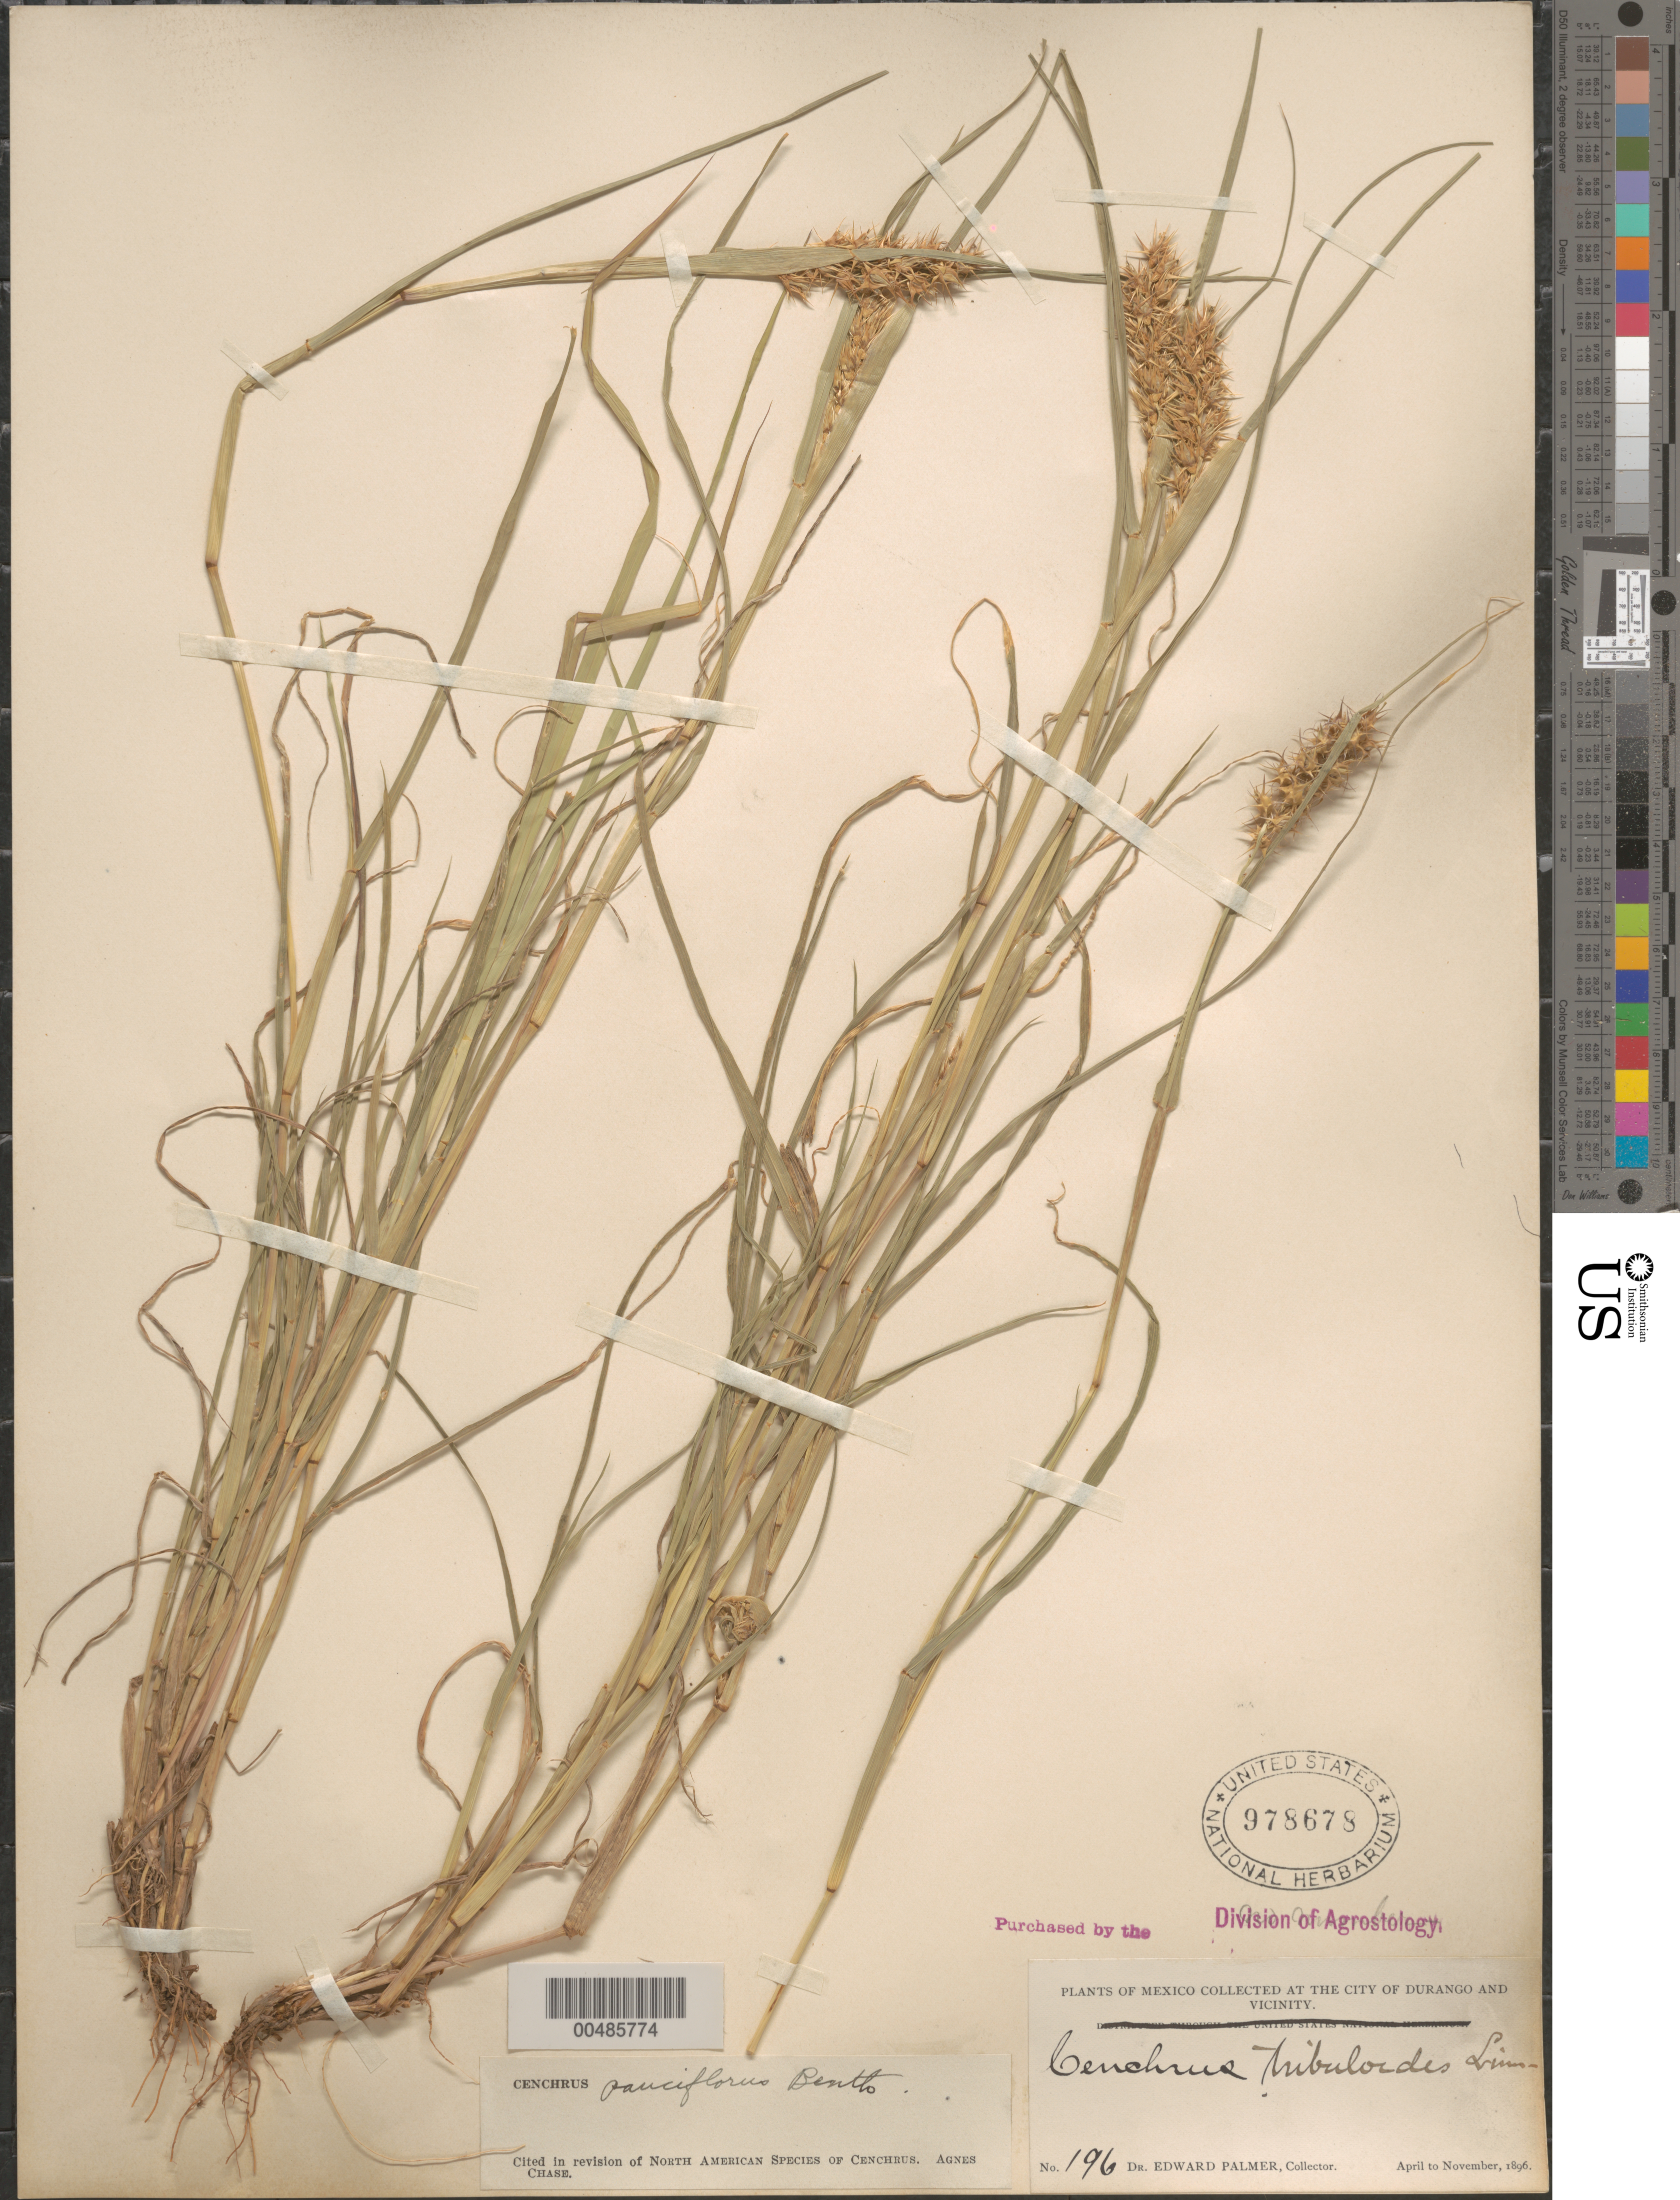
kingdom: Plantae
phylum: Tracheophyta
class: Liliopsida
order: Poales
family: Poaceae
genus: Cenchrus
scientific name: Cenchrus incertus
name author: M.A. Curtis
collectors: E. Palmer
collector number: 196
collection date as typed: Apr 1896 to Nov 1896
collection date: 1896-04/1896-11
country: Mexico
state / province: Durango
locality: At the city of Durango and vicinity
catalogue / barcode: US 978678